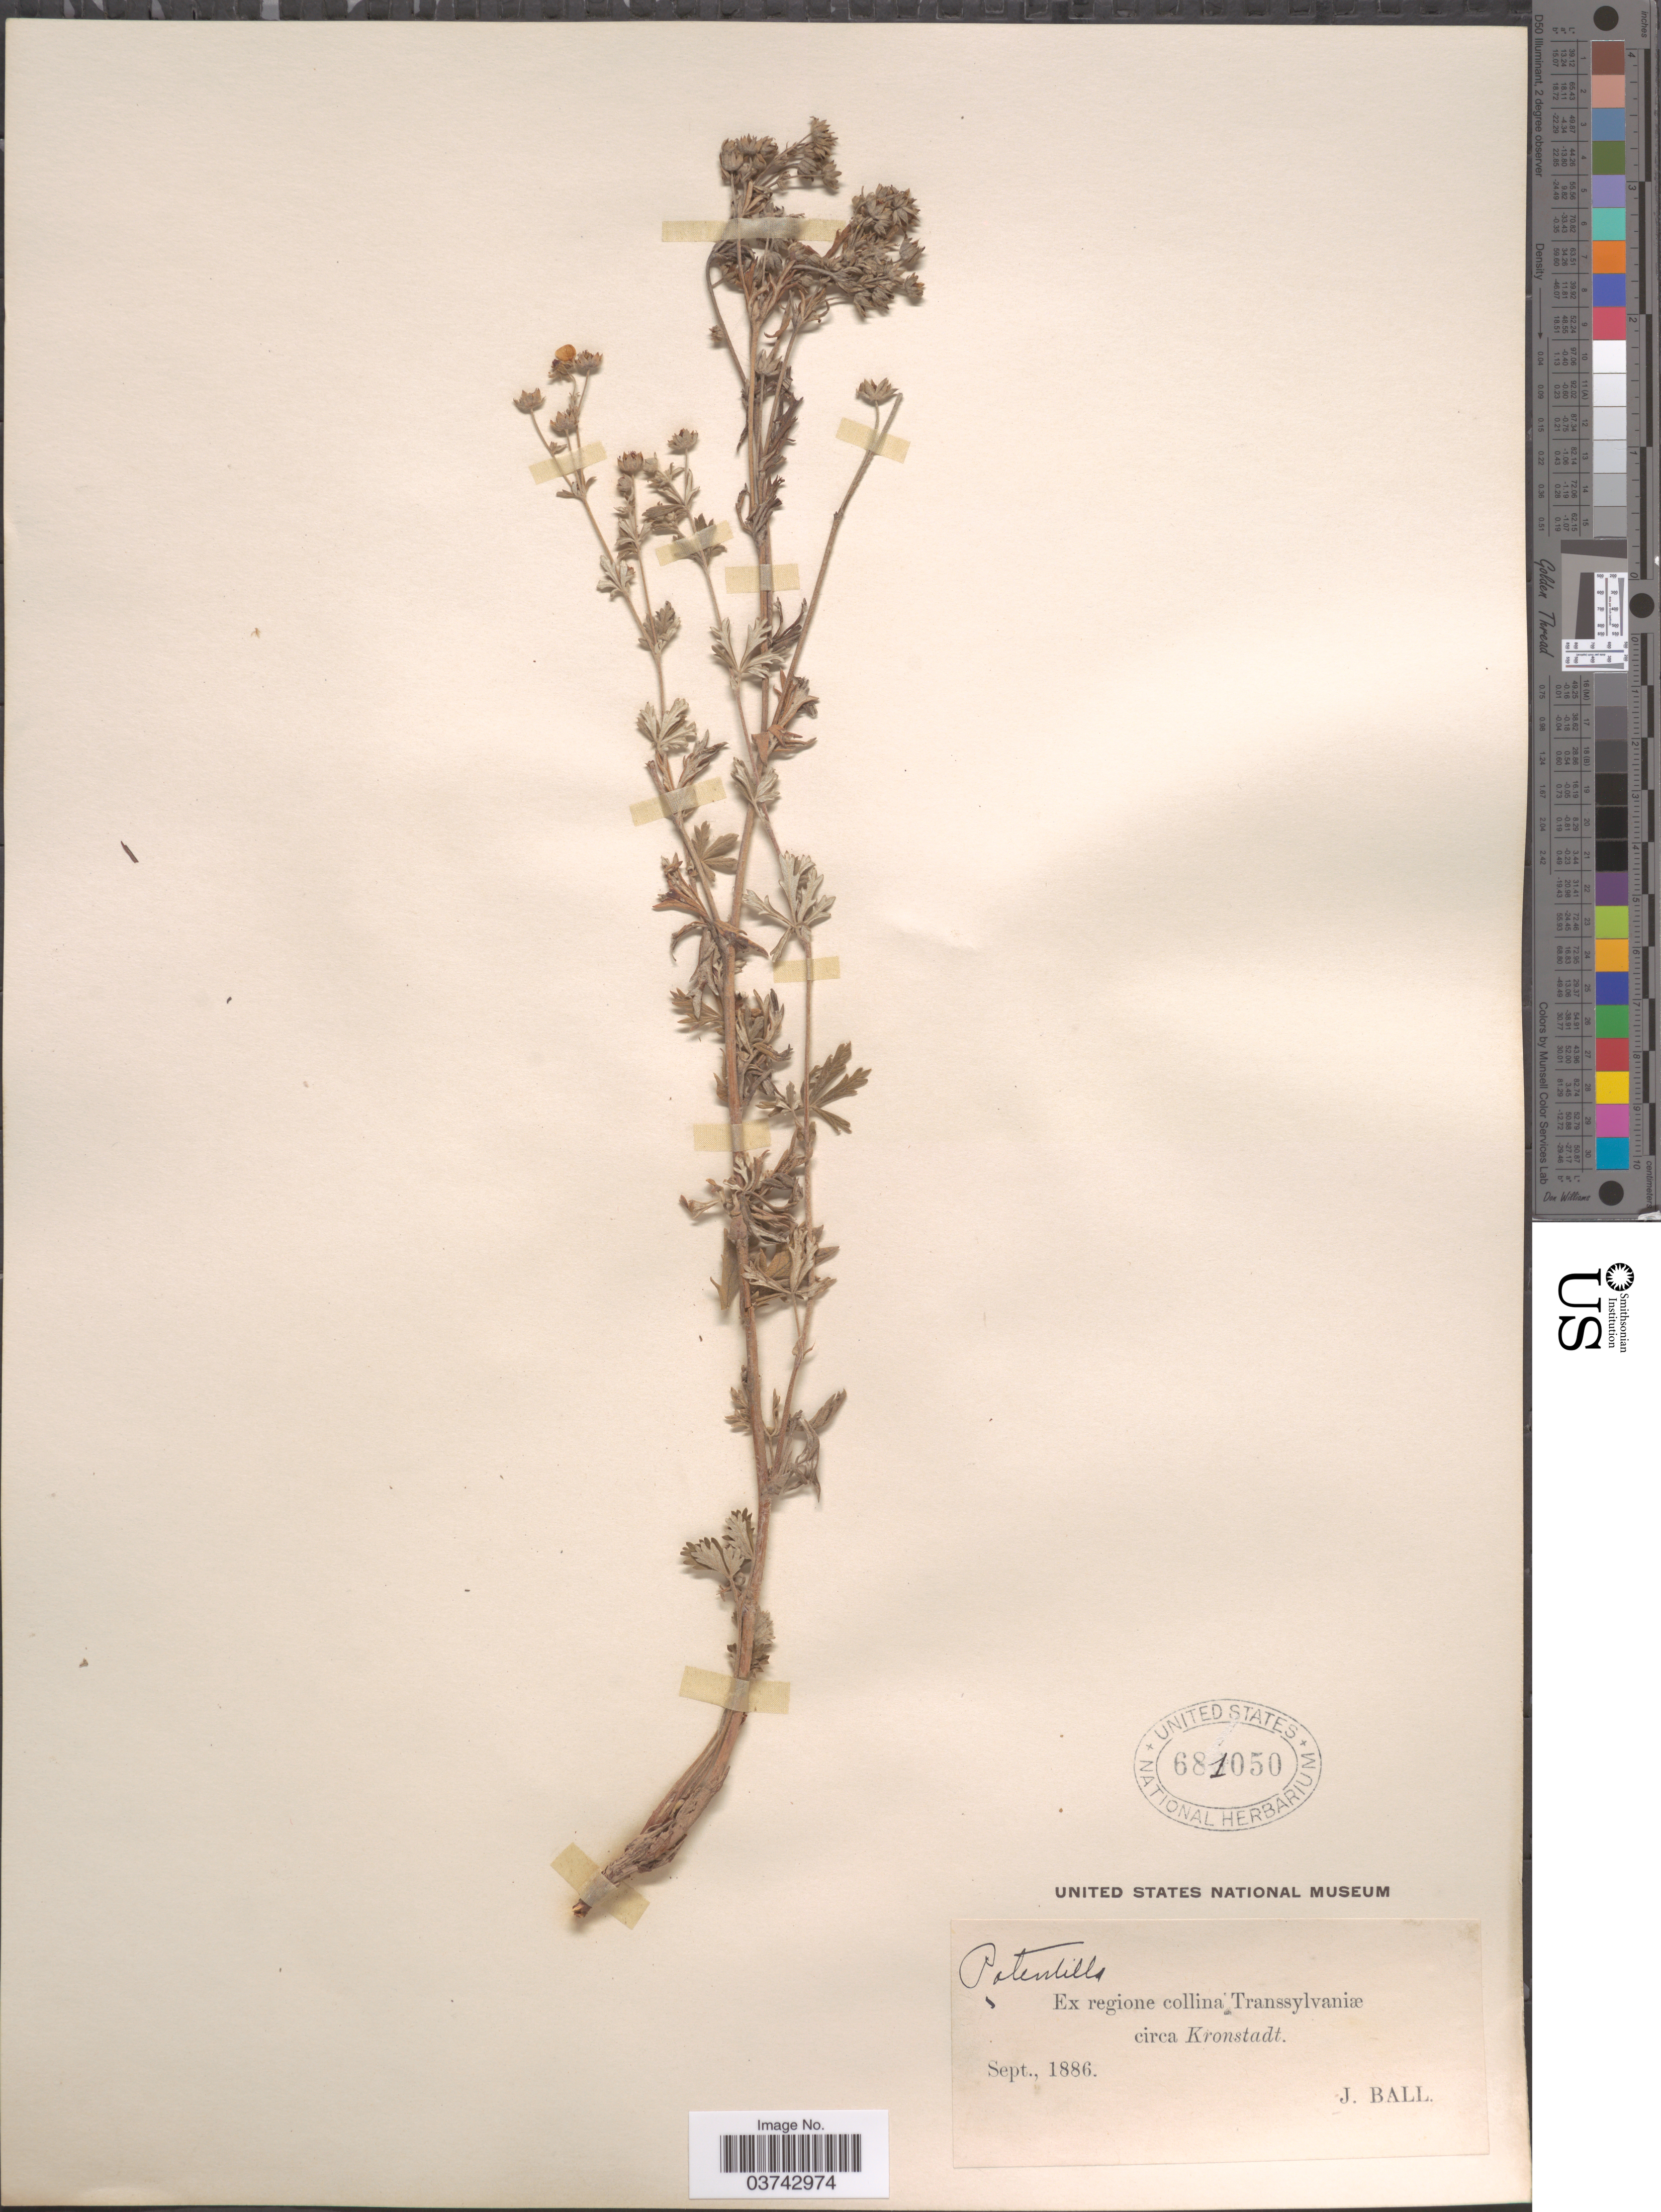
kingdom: Plantae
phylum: Tracheophyta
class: Magnoliopsida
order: Rosales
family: Rosaceae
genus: Potentilla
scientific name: Potentilla sp.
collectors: J. Ball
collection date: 1886-09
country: Romania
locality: Ex regione collina Transsylvaniæ circa Kronstadt.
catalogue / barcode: US 681050